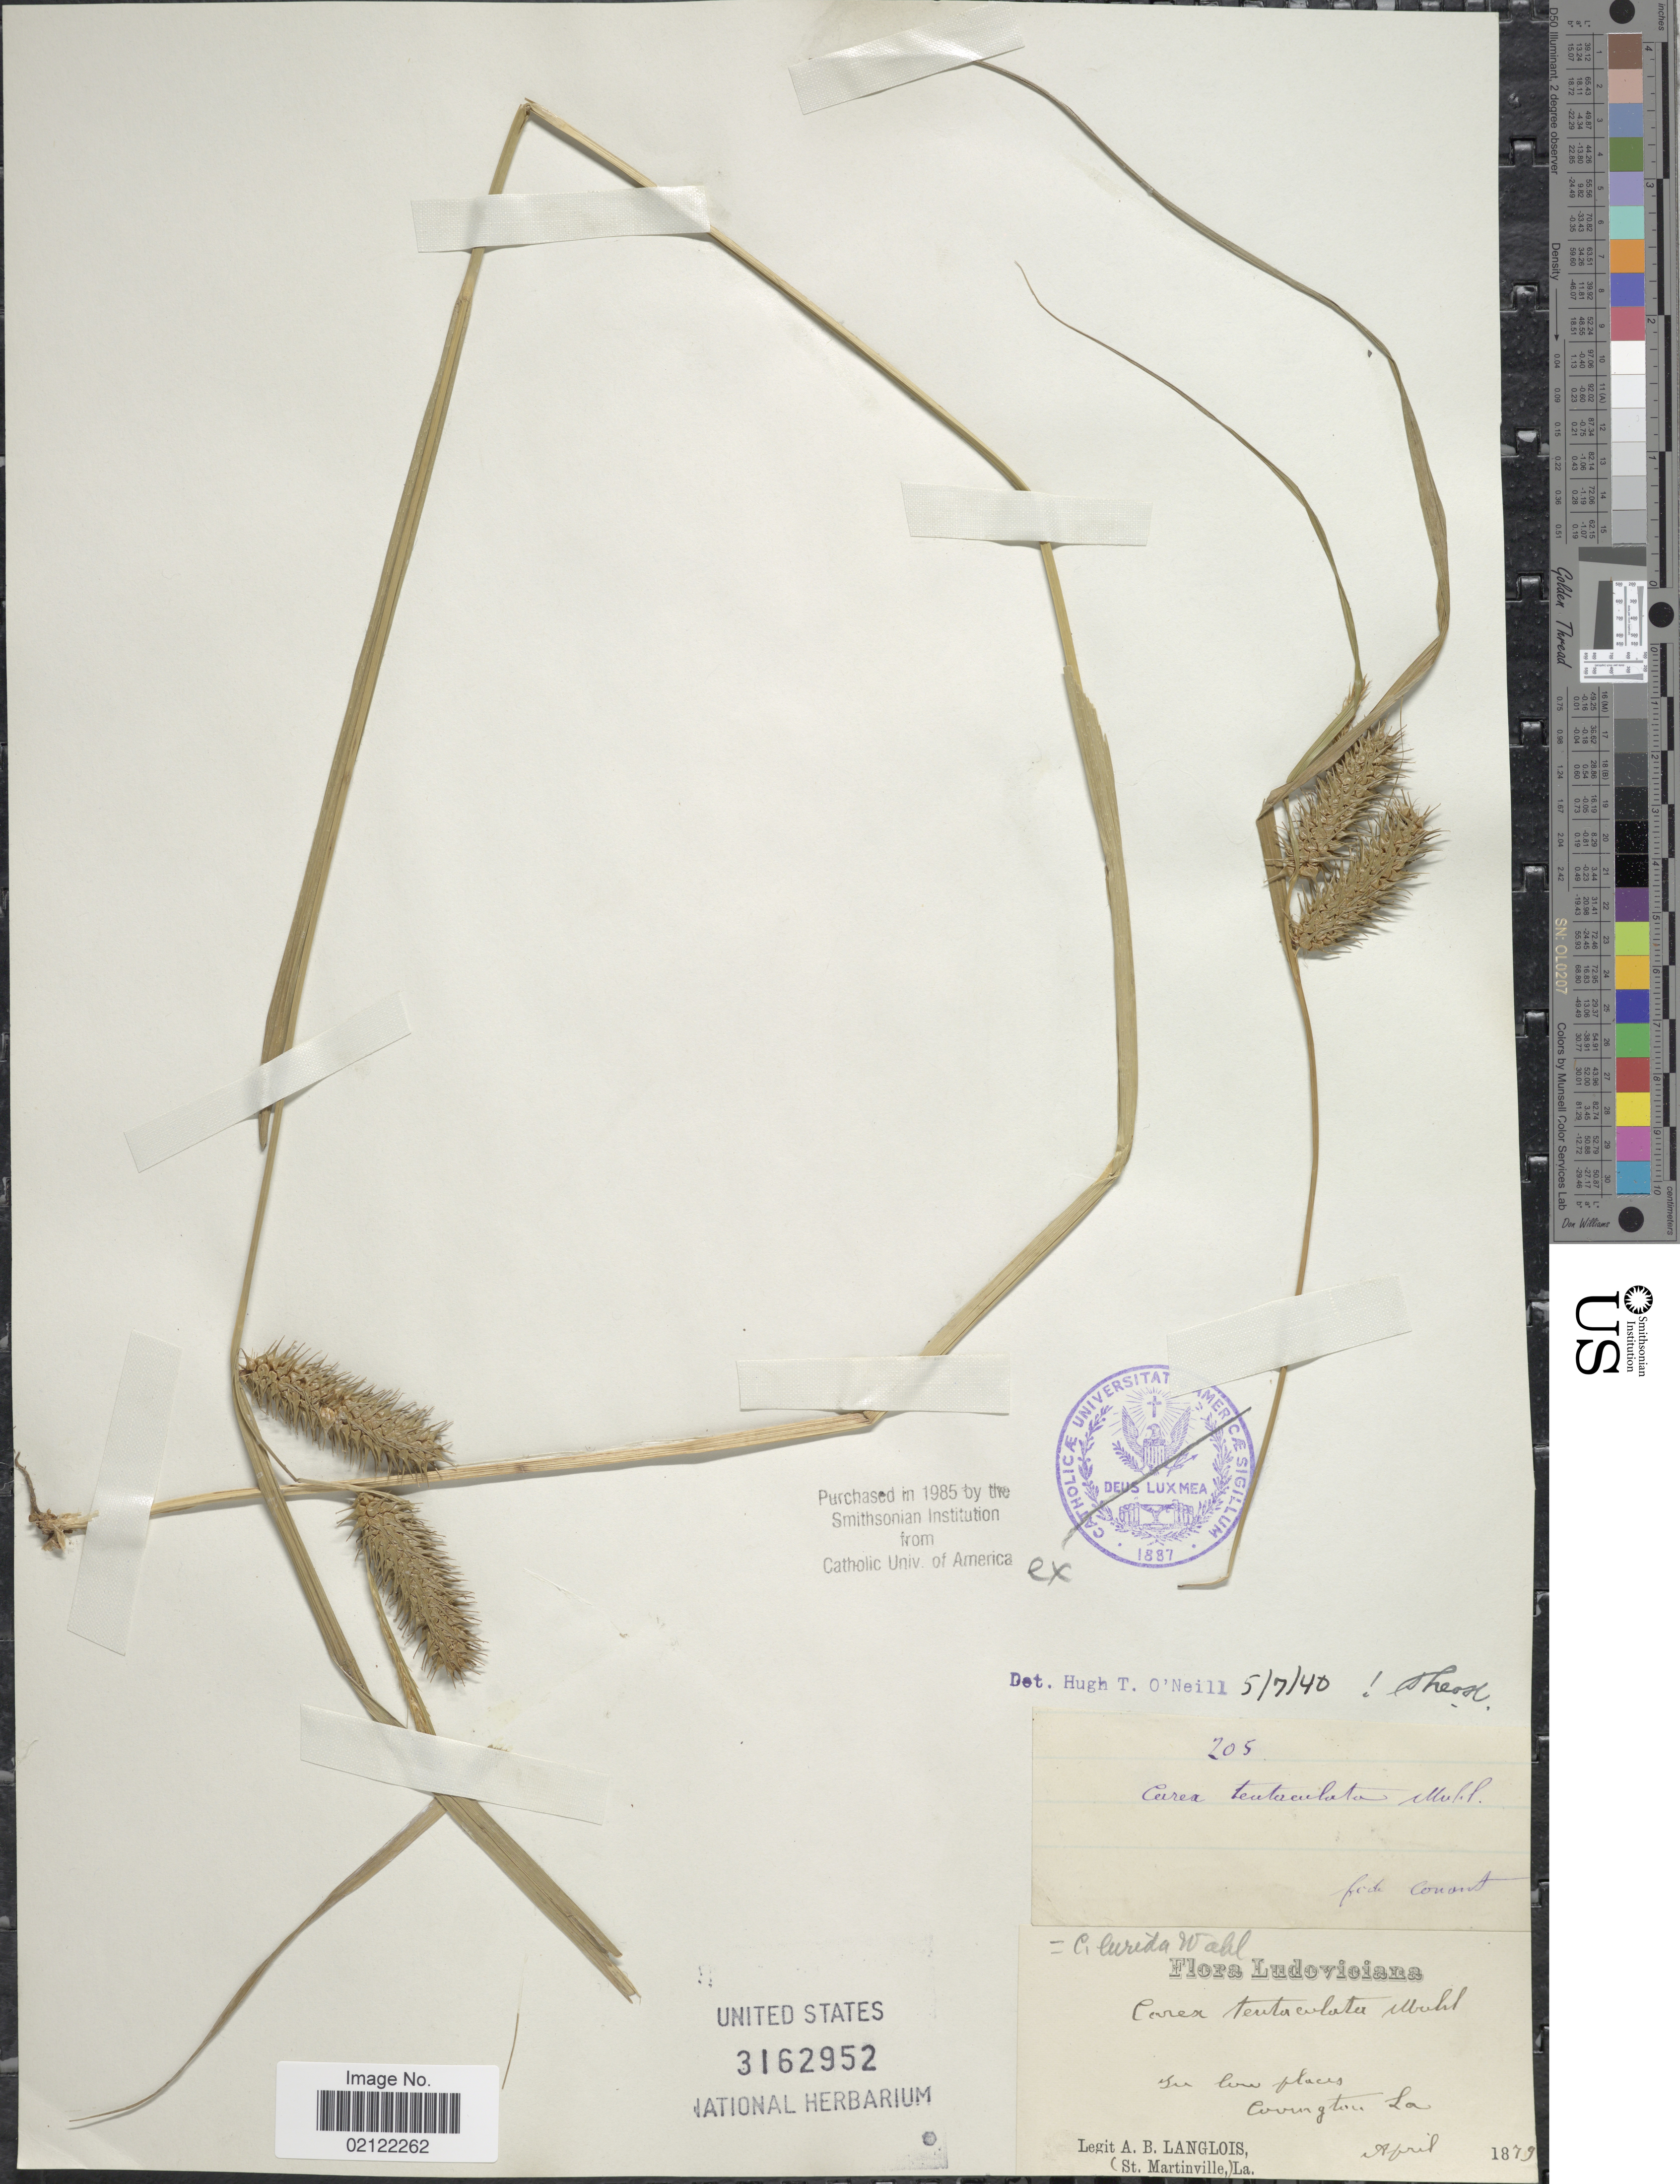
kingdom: Plantae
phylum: Tracheophyta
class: Liliopsida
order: Poales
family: Cyperaceae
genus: Carex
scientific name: Carex lurida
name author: Wahlenb.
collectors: A. Langlois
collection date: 1879-04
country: United States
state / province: Louisiana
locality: In low places, Covington, La.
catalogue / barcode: US 3162952